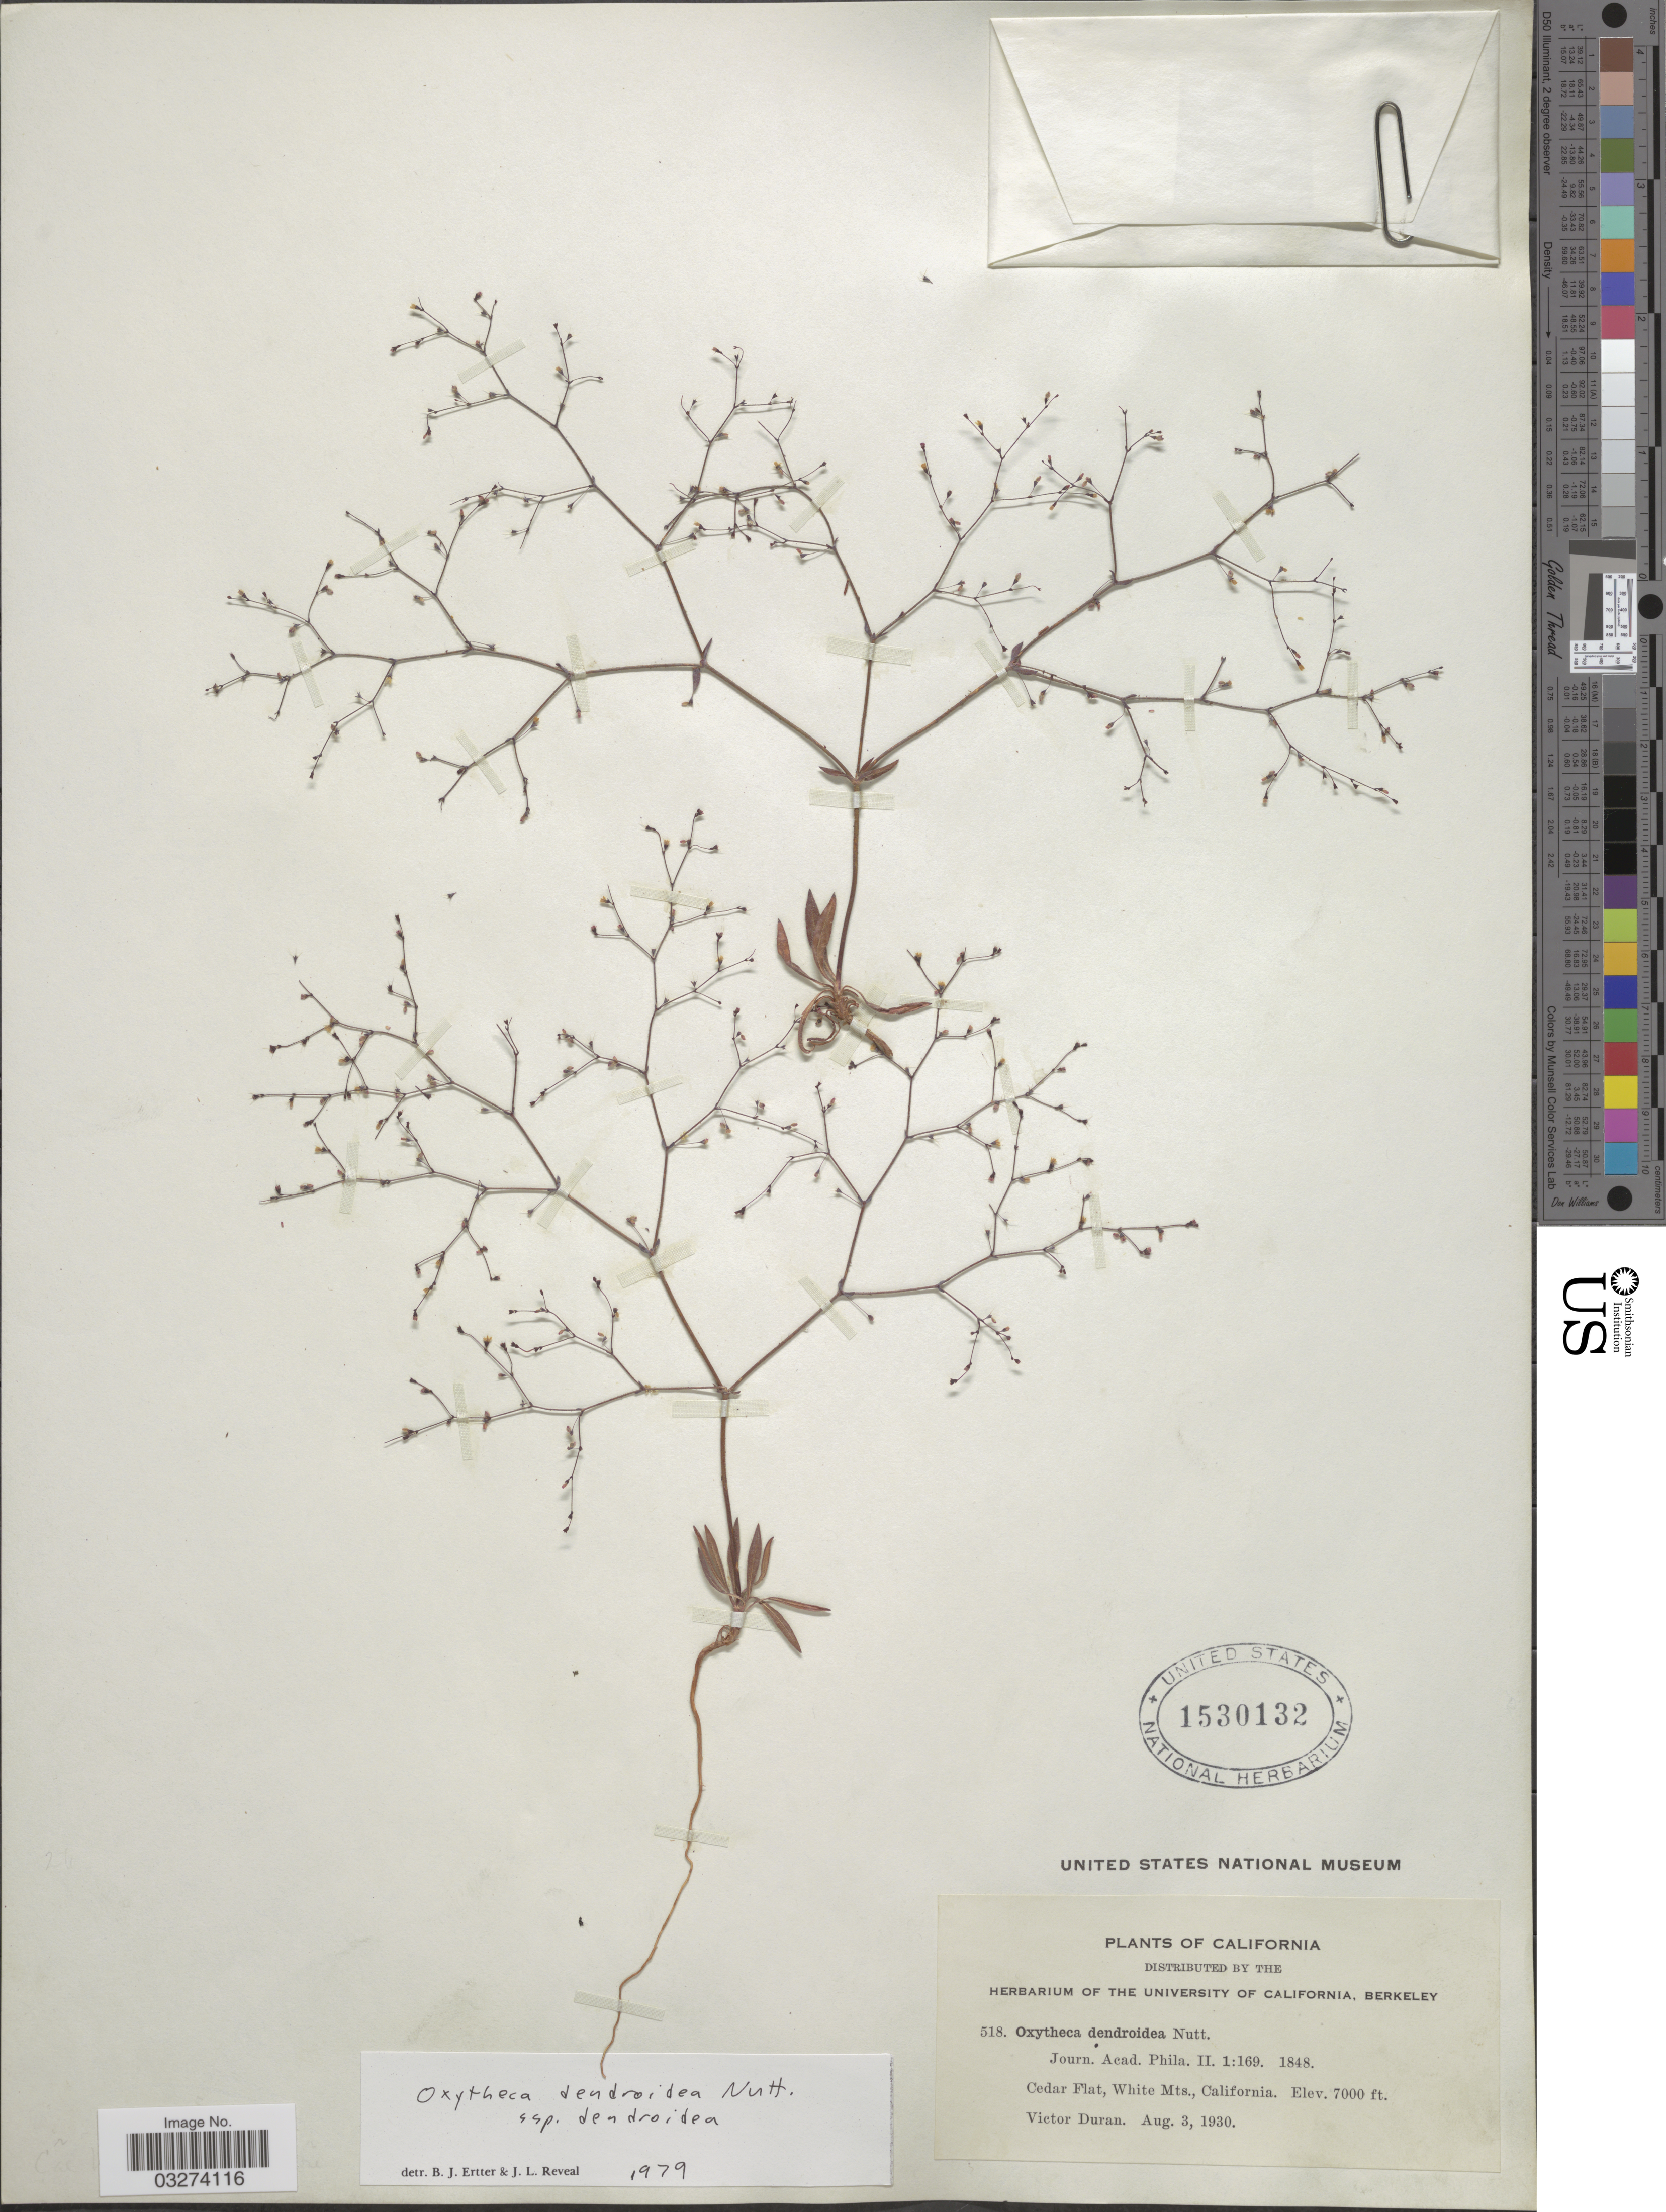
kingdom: Plantae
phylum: Tracheophyta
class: Magnoliopsida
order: Caryophyllales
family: Polygonaceae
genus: Oxytheca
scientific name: Oxytheca dendroidea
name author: Nutt.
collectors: V. Duran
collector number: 518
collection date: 1930-08-03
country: United States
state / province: California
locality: Cedar Flat, White Mts.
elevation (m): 2134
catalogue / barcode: US 1530132